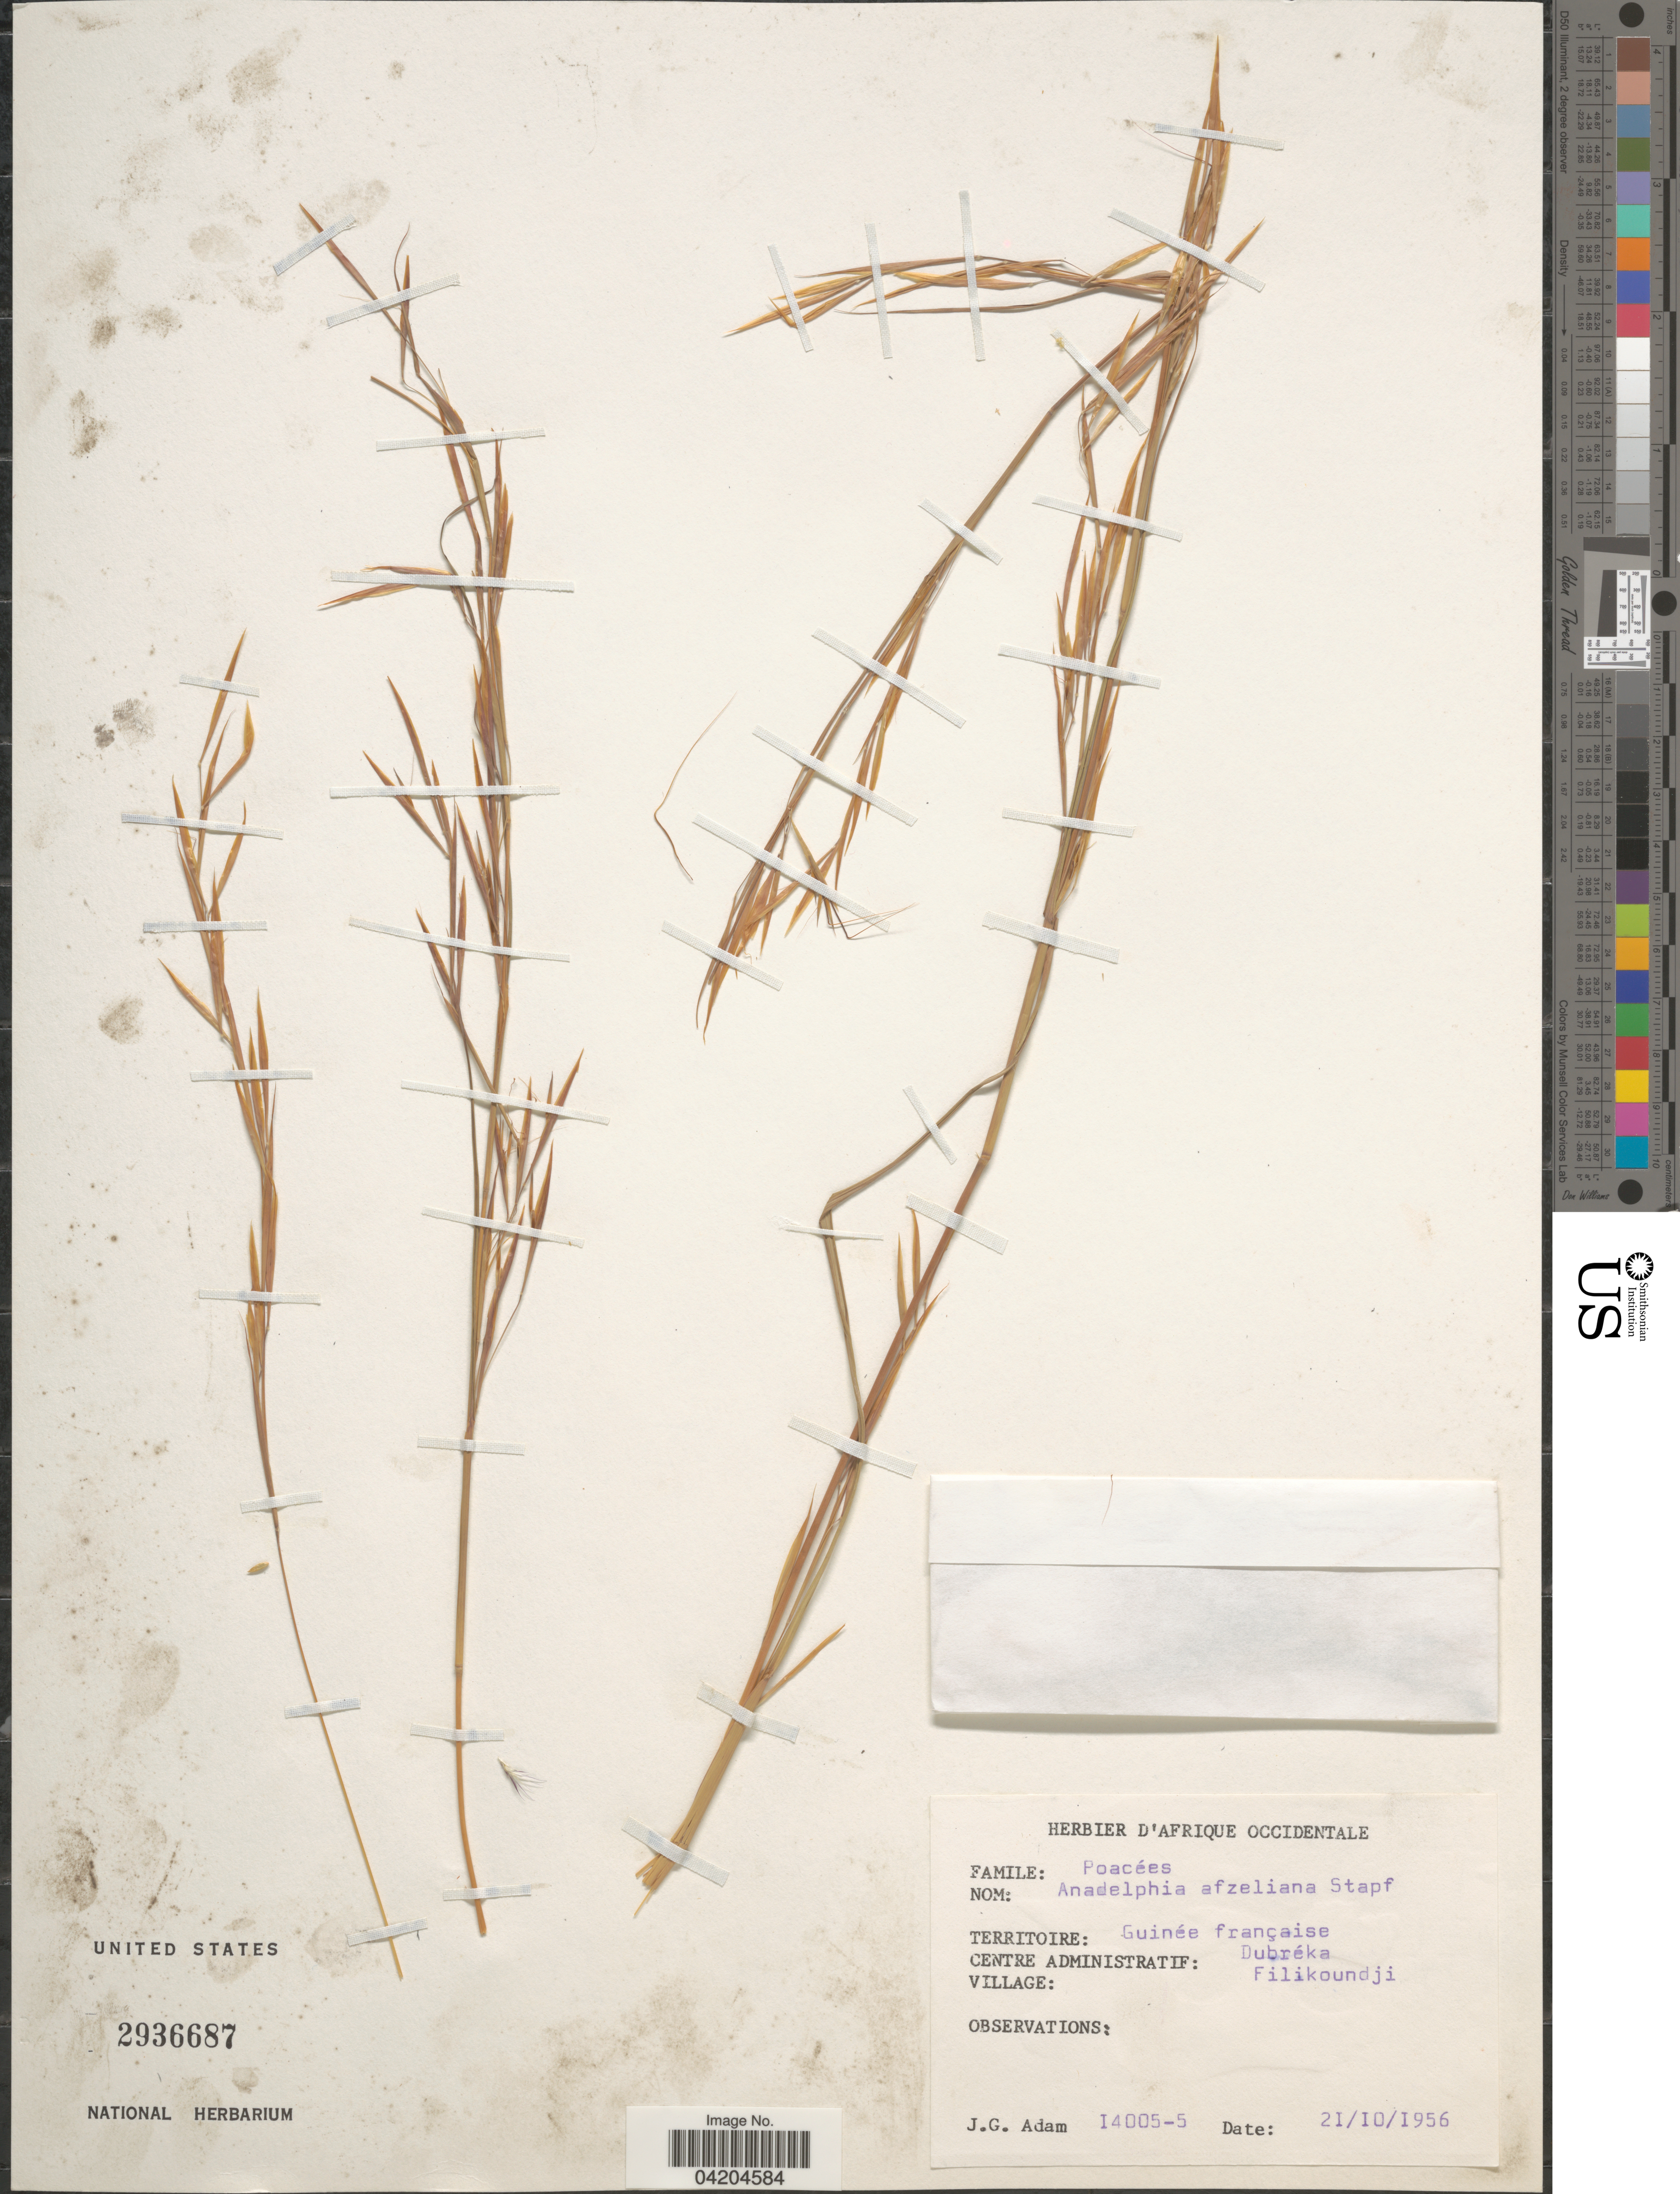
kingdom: Plantae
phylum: Tracheophyta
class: Liliopsida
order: Poales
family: Poaceae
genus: Anadelphia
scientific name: Anadelphia afzeliana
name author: Stapf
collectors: J. Adam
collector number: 14005-5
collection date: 1956-10-21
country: Guinea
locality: Territoire: Guinée française. Centre Administratif: Dubréka. Village: Filikoundji.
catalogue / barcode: US 2936687